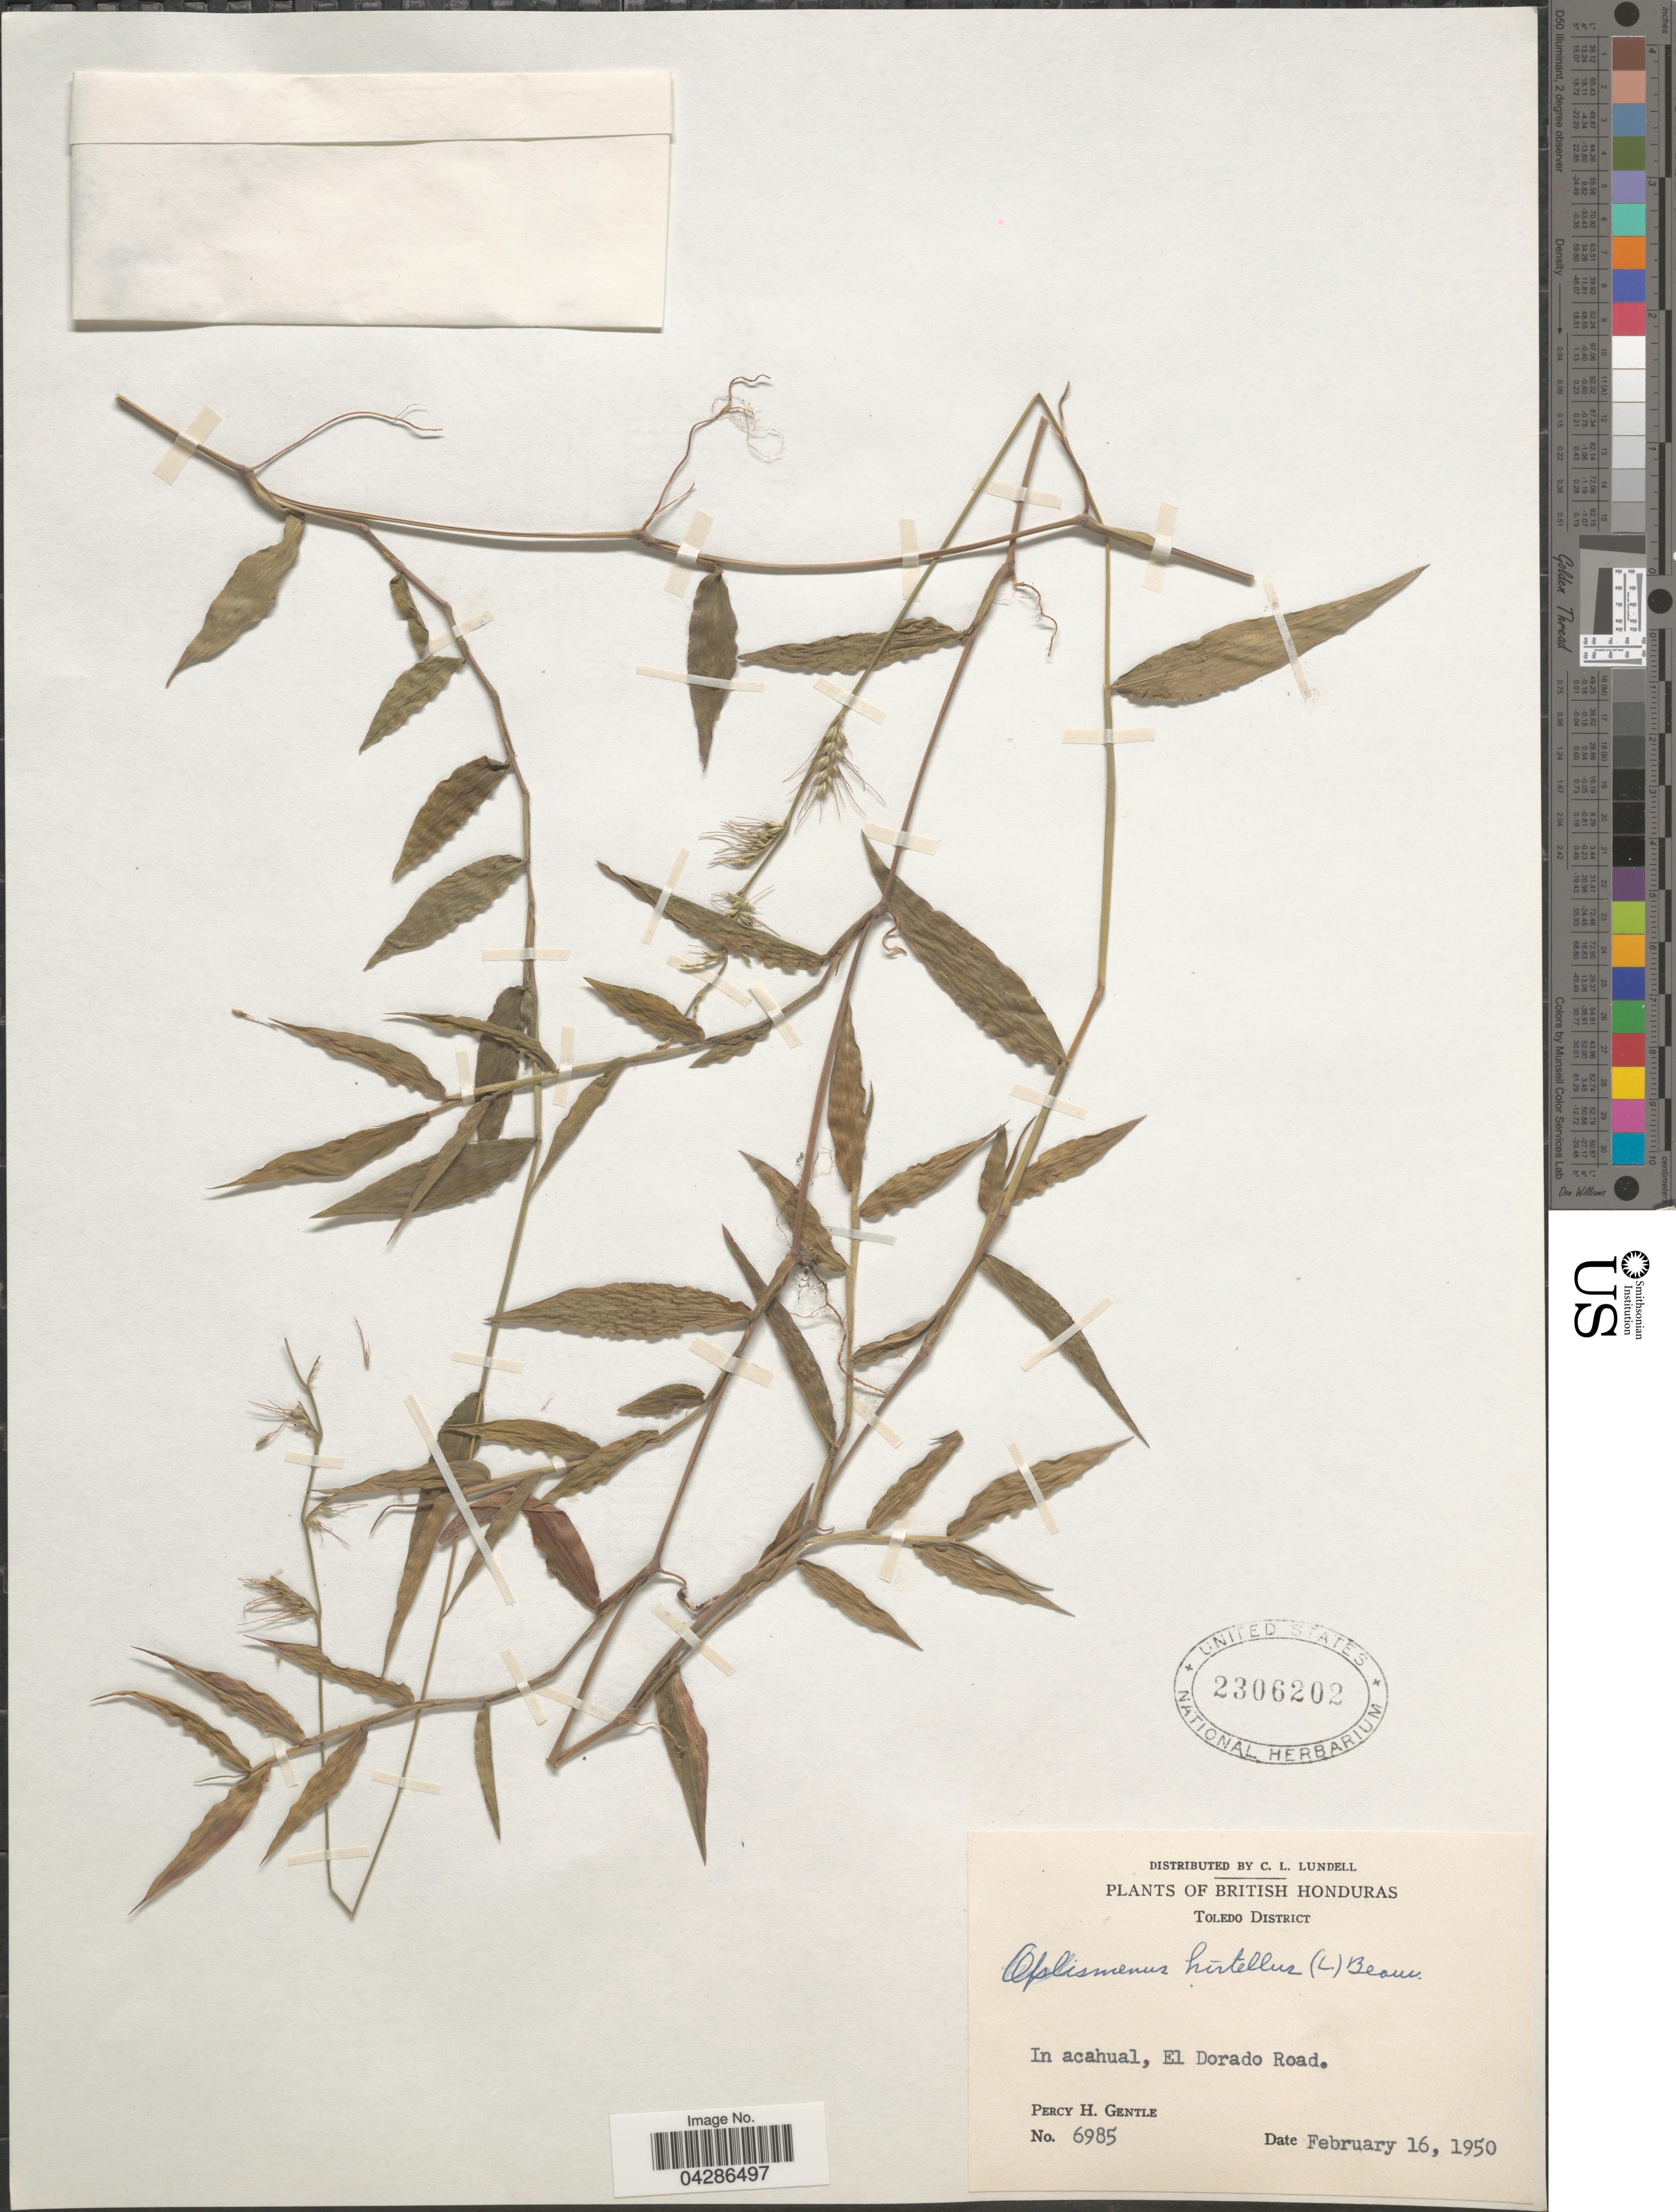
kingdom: Plantae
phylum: Tracheophyta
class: Liliopsida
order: Poales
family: Poaceae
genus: Oplismenus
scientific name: Oplismenus hirtellus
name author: (L.) P. Beauv.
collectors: P. H. Gentle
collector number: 6985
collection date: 1950-02-16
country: Belize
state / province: Toledo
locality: British Honduras. Toledo District. In acahual, El Dorado Road.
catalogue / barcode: US 2306202